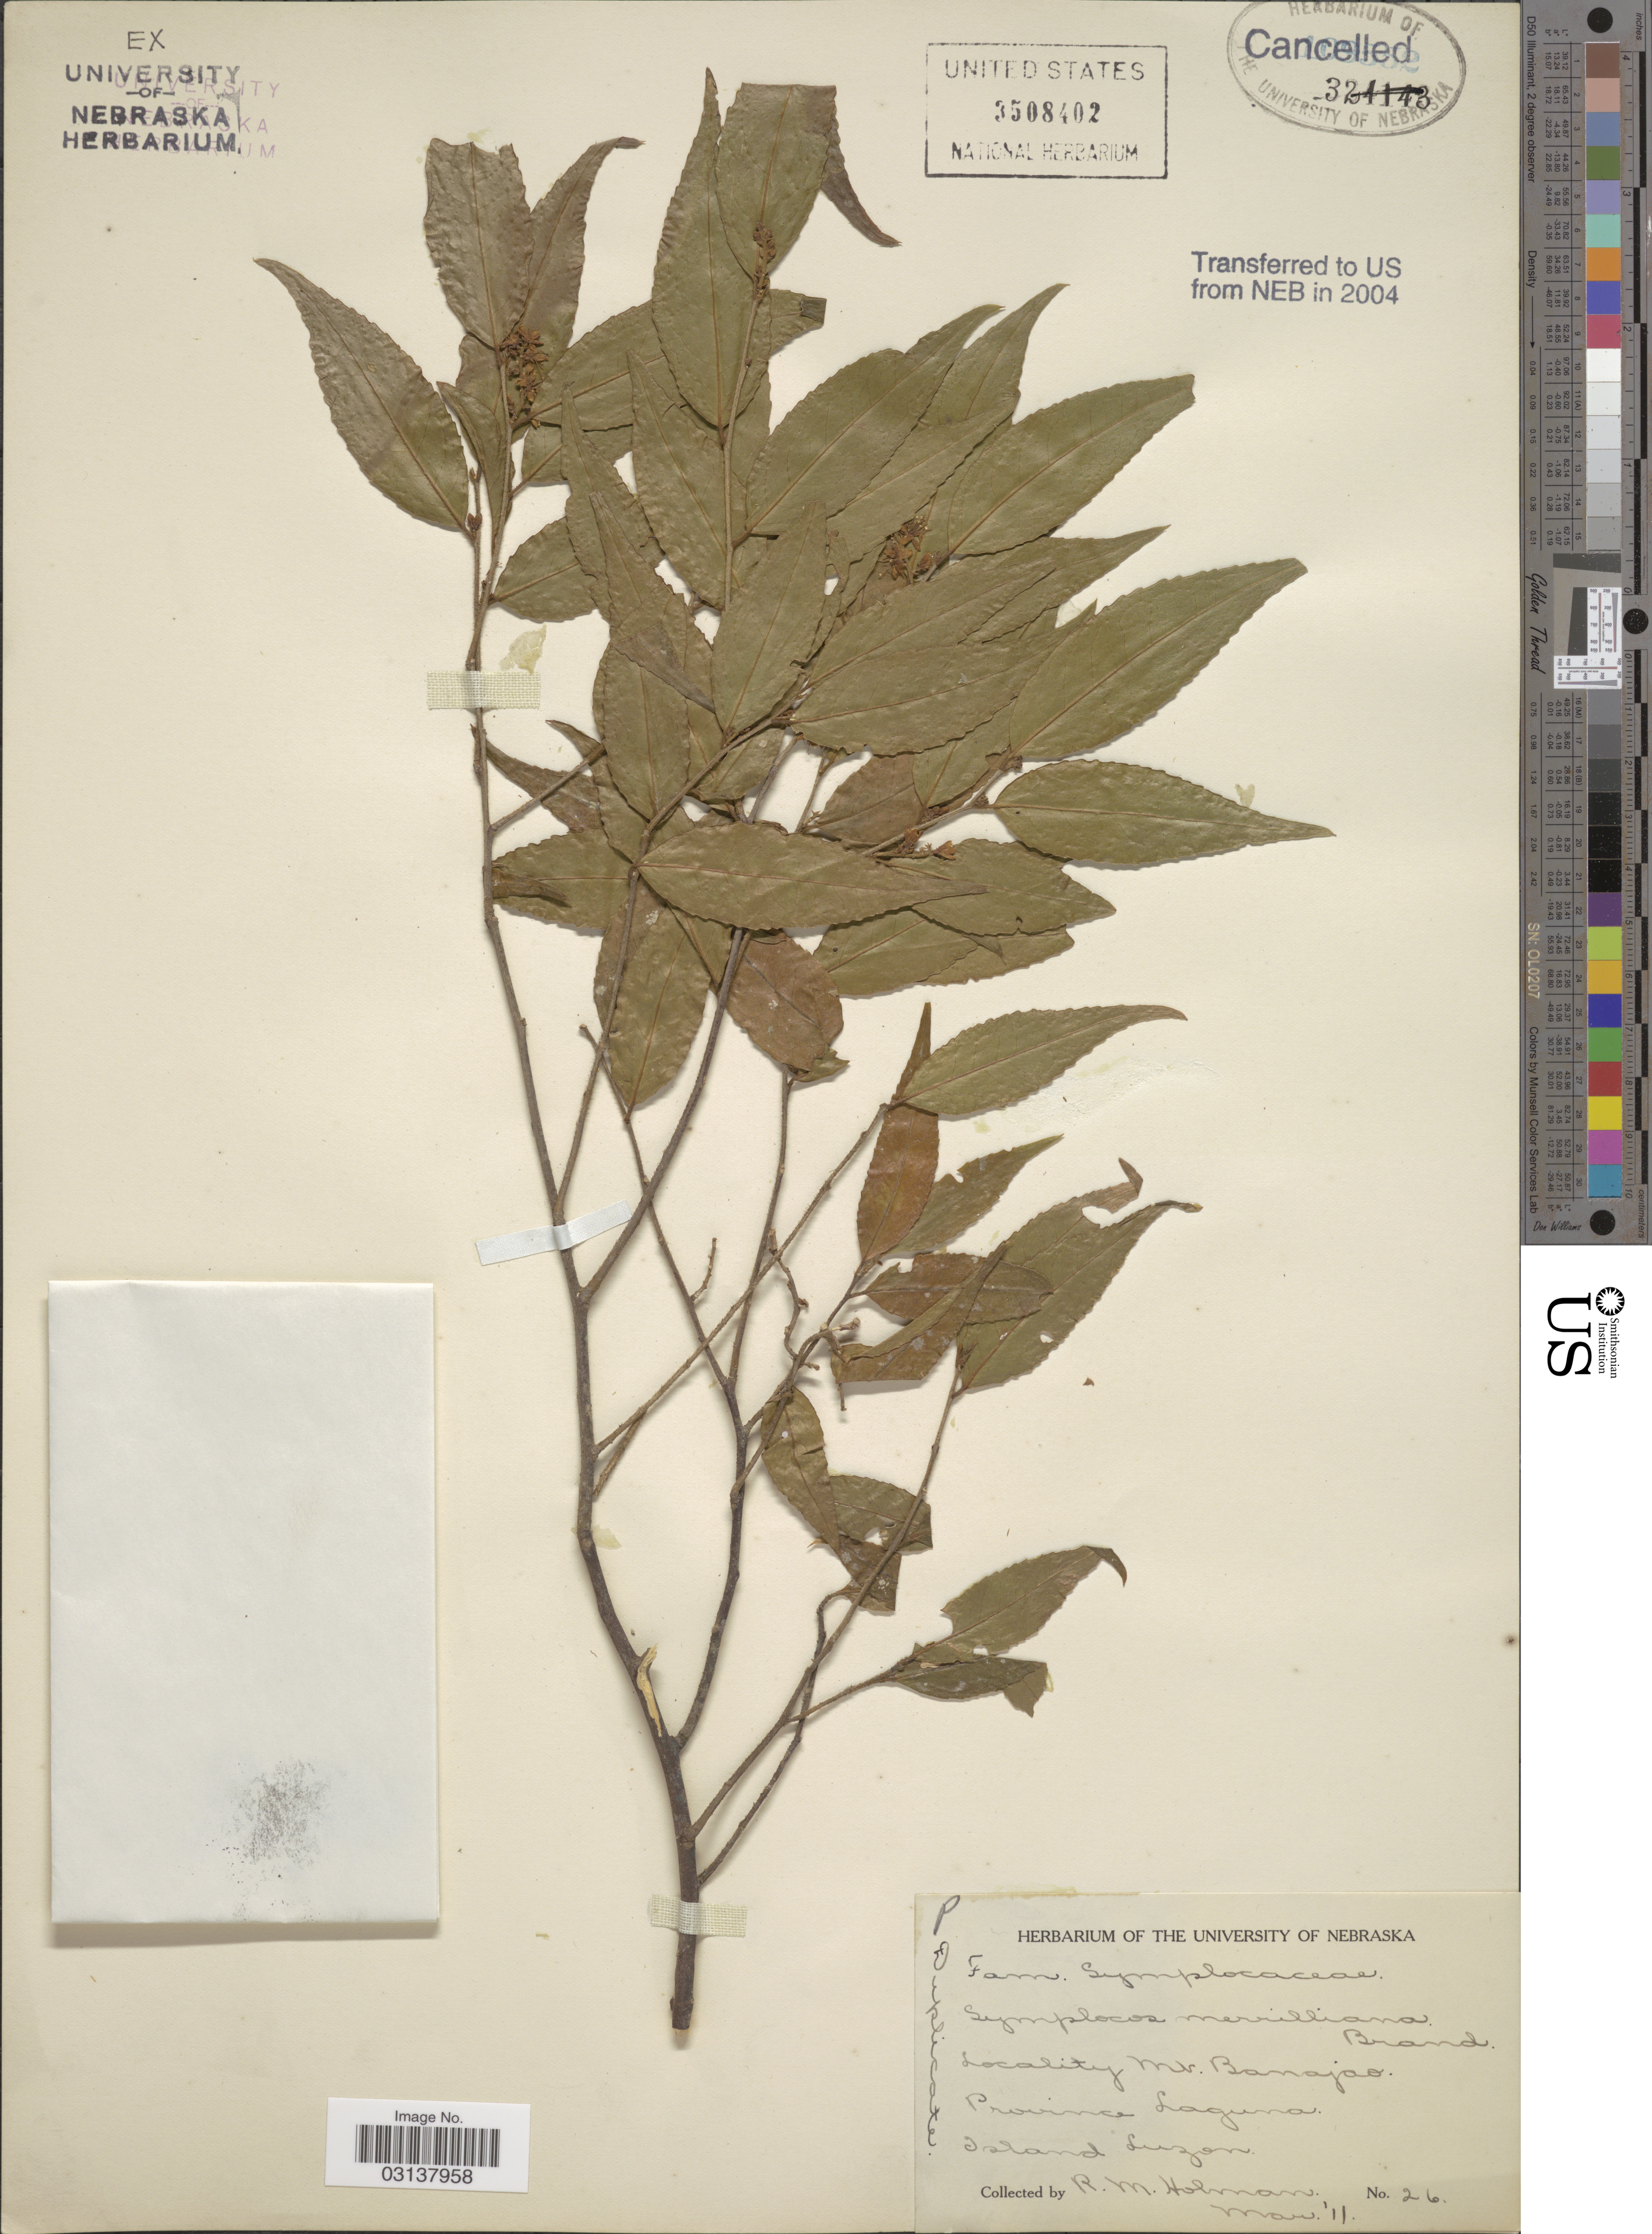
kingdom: Plantae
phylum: Tracheophyta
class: Magnoliopsida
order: Ericales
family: Symplocaceae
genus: Symplocos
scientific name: Symplocos merrilliana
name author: Brand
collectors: R. Holman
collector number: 26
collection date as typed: Transcribed d/m/y: /3/11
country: Philippines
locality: Mt. Banajao. Province Laguna. Island Luzon.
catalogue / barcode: US 3508402